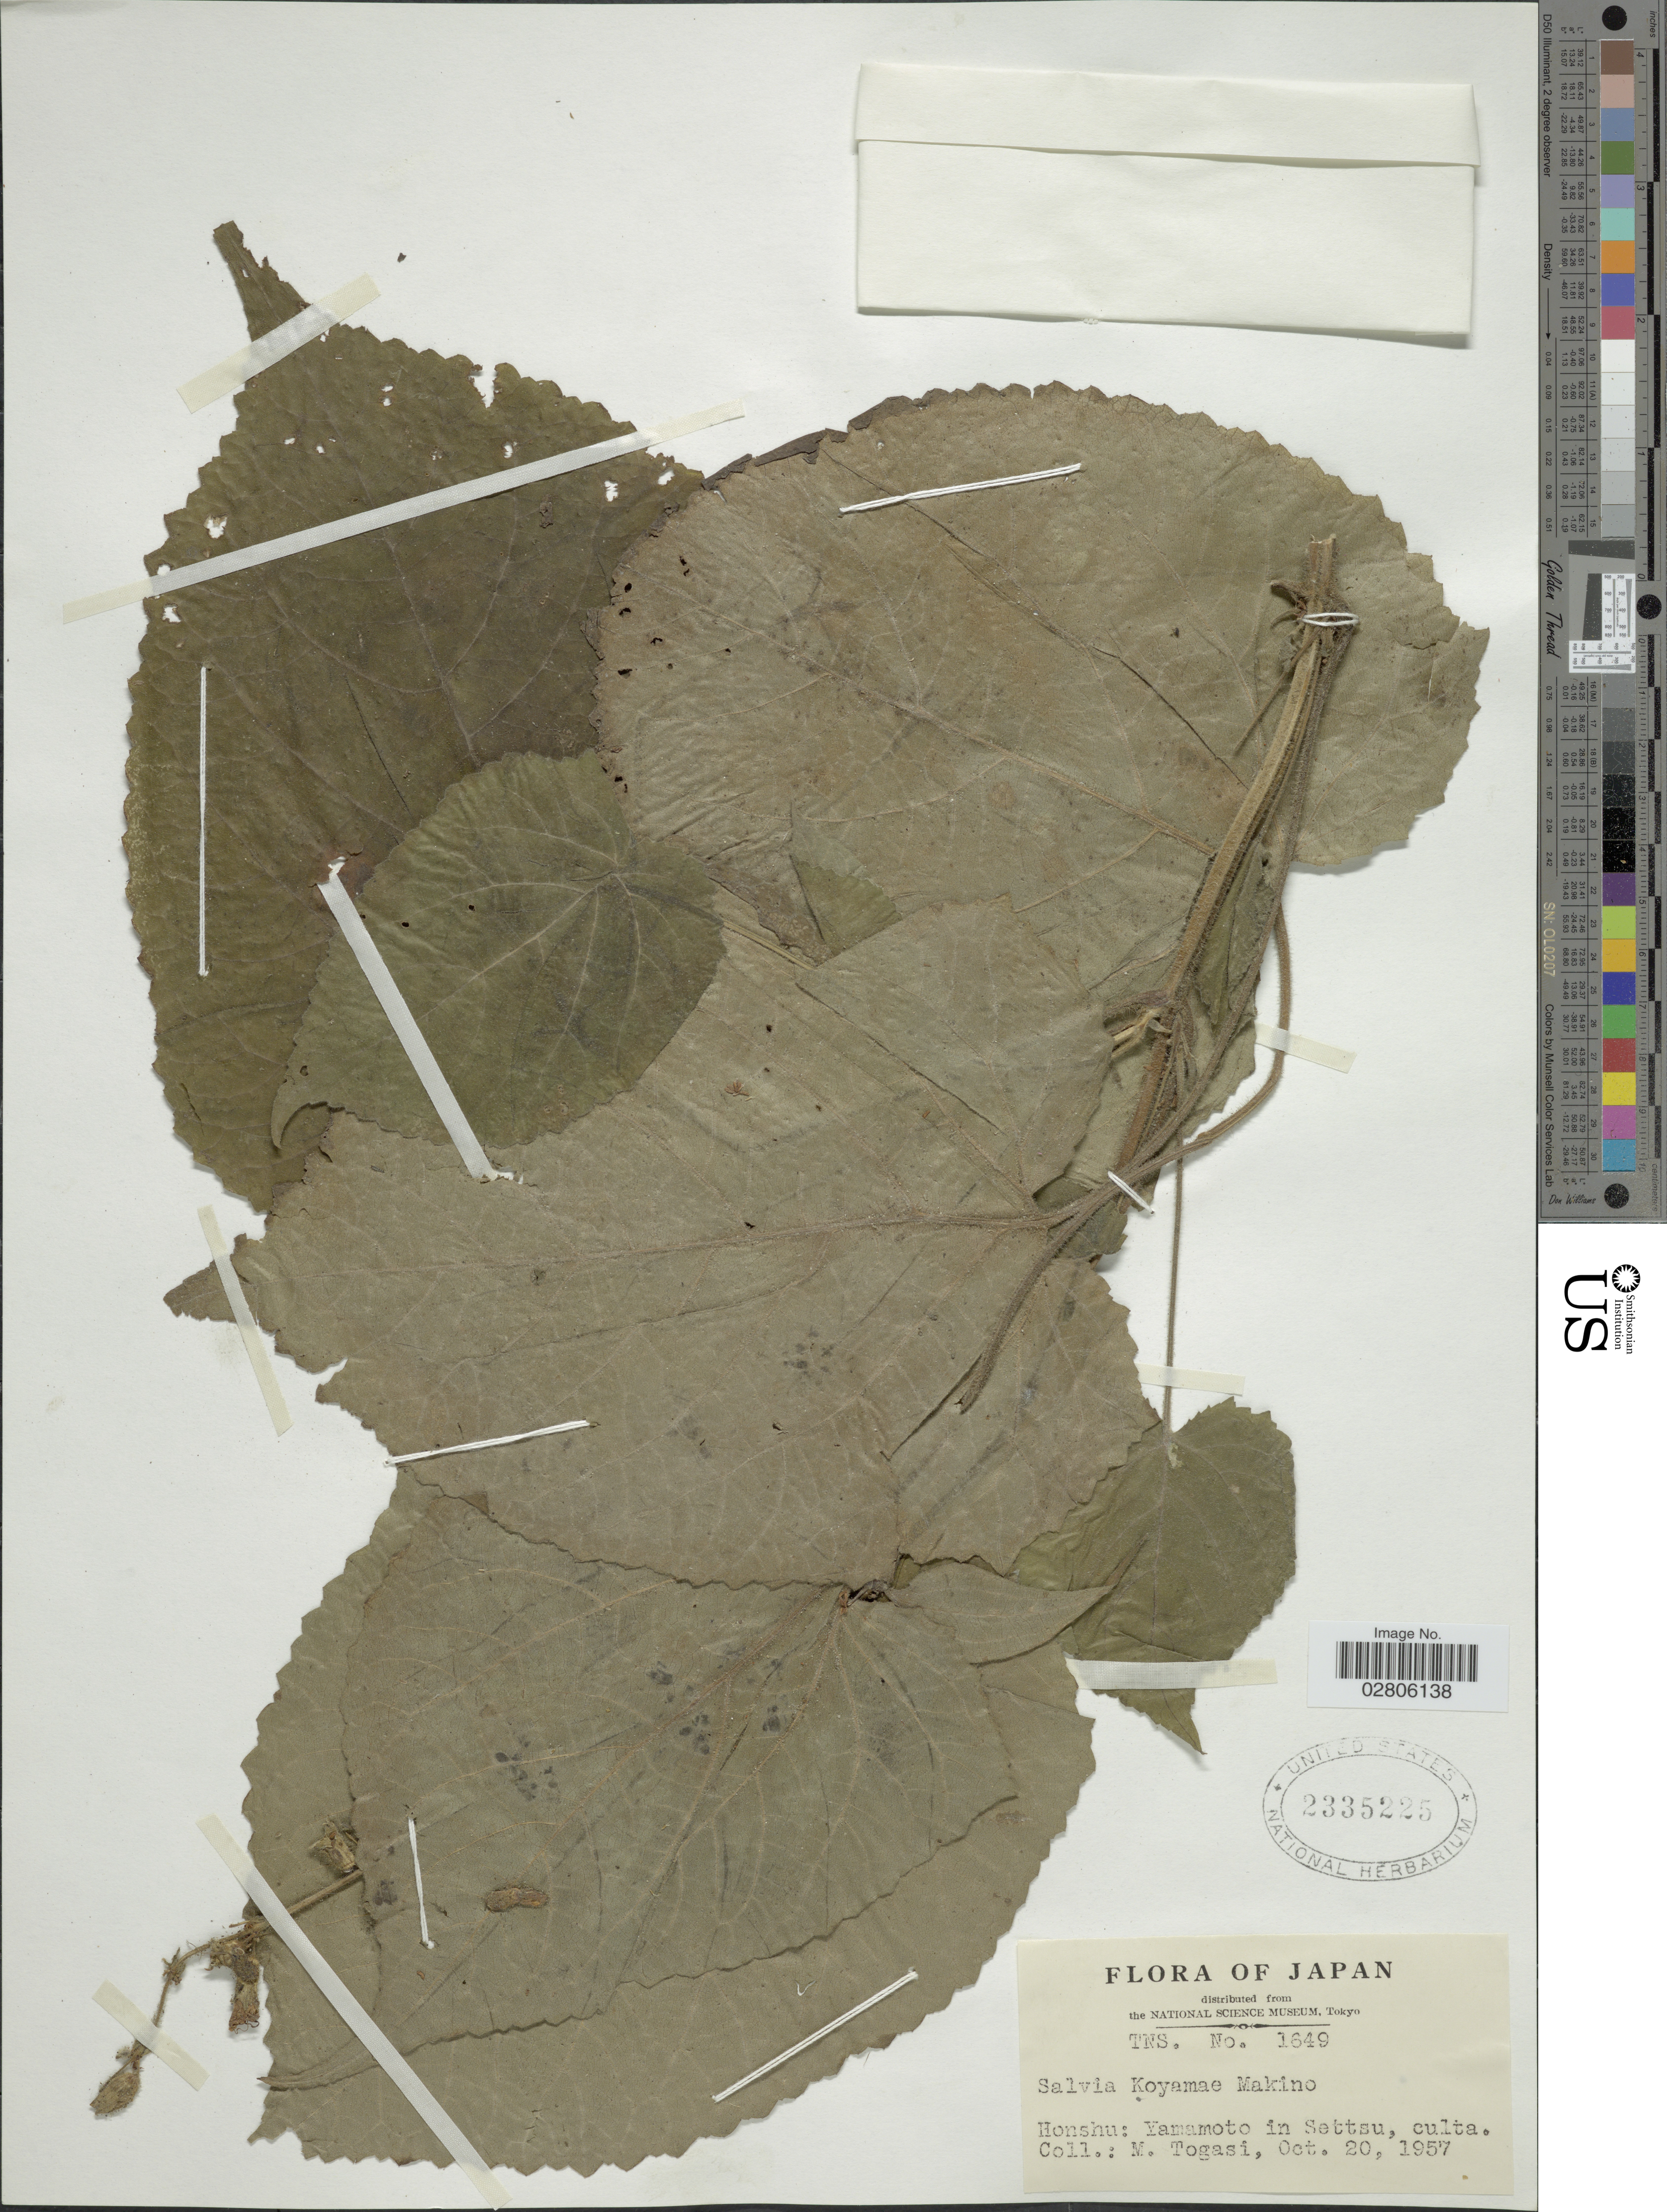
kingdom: Plantae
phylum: Tracheophyta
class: Magnoliopsida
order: Lamiales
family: Lamiaceae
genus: Salvia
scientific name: Salvia koyamae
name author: Makino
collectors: M. Togasi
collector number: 1649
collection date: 1957-10-20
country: Japan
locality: Honshu: Yamamoto in Settsu.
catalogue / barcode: US 2335225